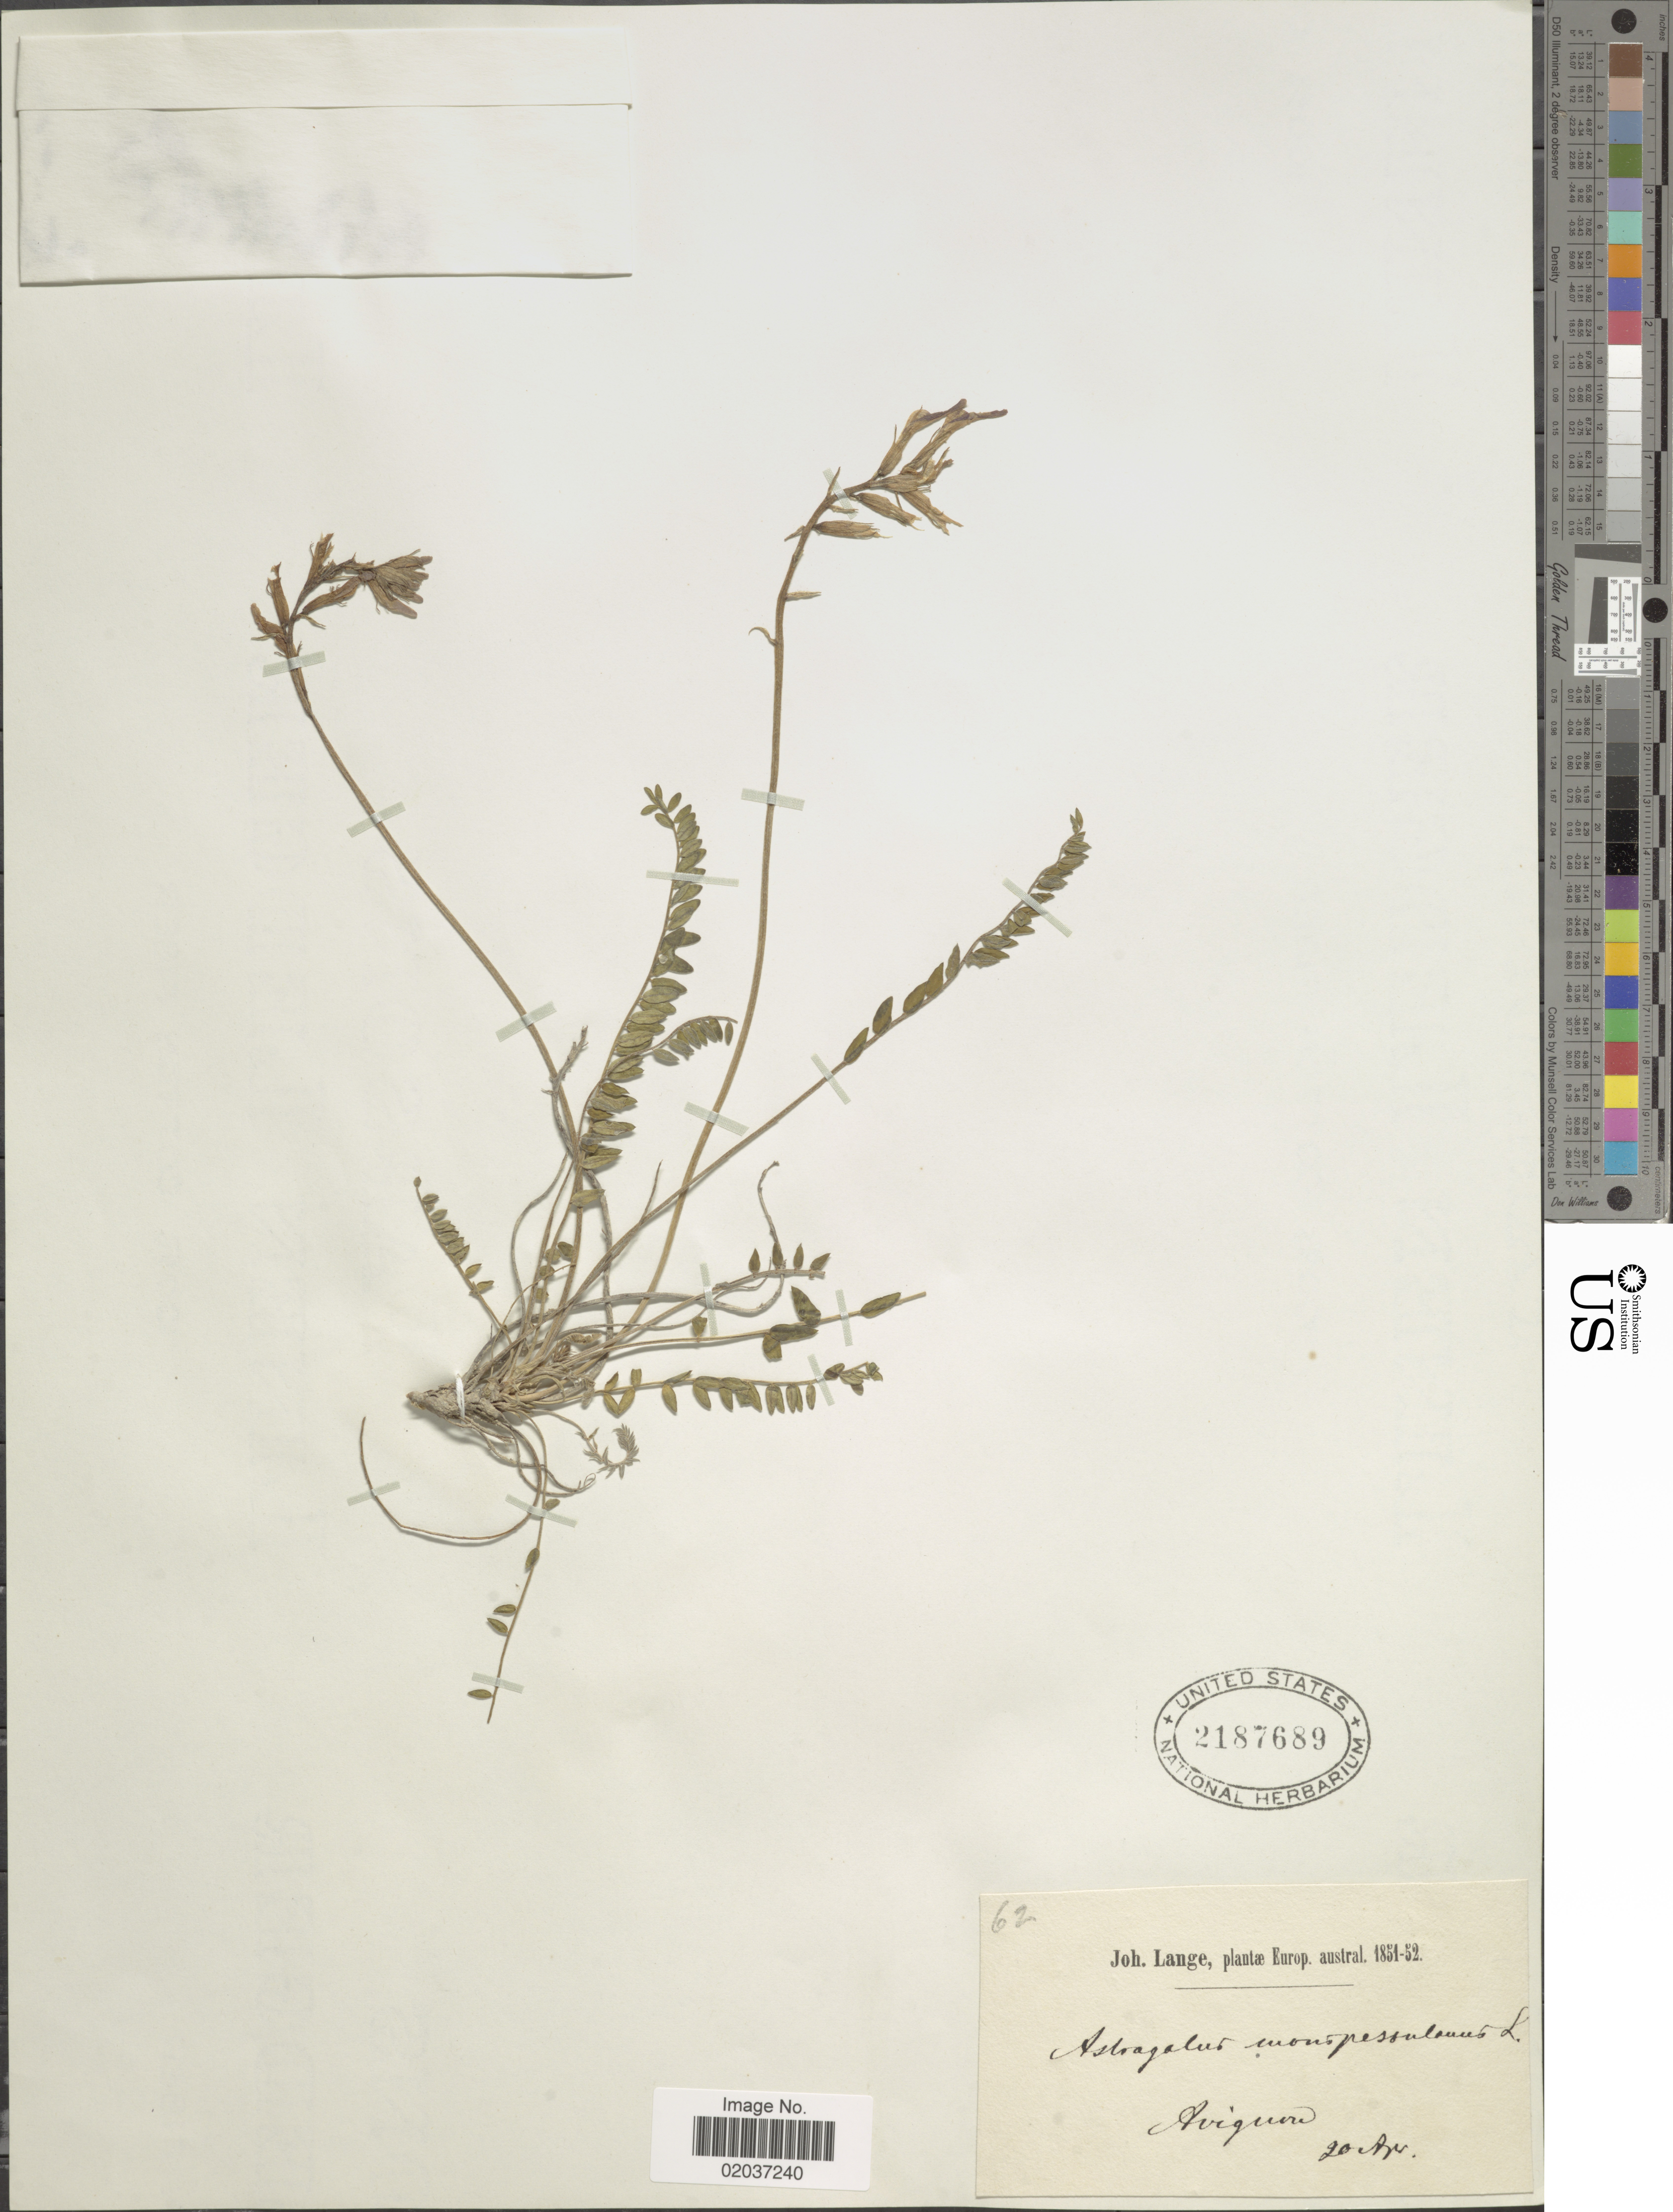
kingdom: Plantae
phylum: Tracheophyta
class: Magnoliopsida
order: Fabales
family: Fabaceae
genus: Astragalus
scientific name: Astragalus monspessulanus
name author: L.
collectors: J. M. C. Lange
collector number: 62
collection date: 1851-04-20/1852-04-20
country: France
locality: Europ. austral. Avignon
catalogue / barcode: US 2187689